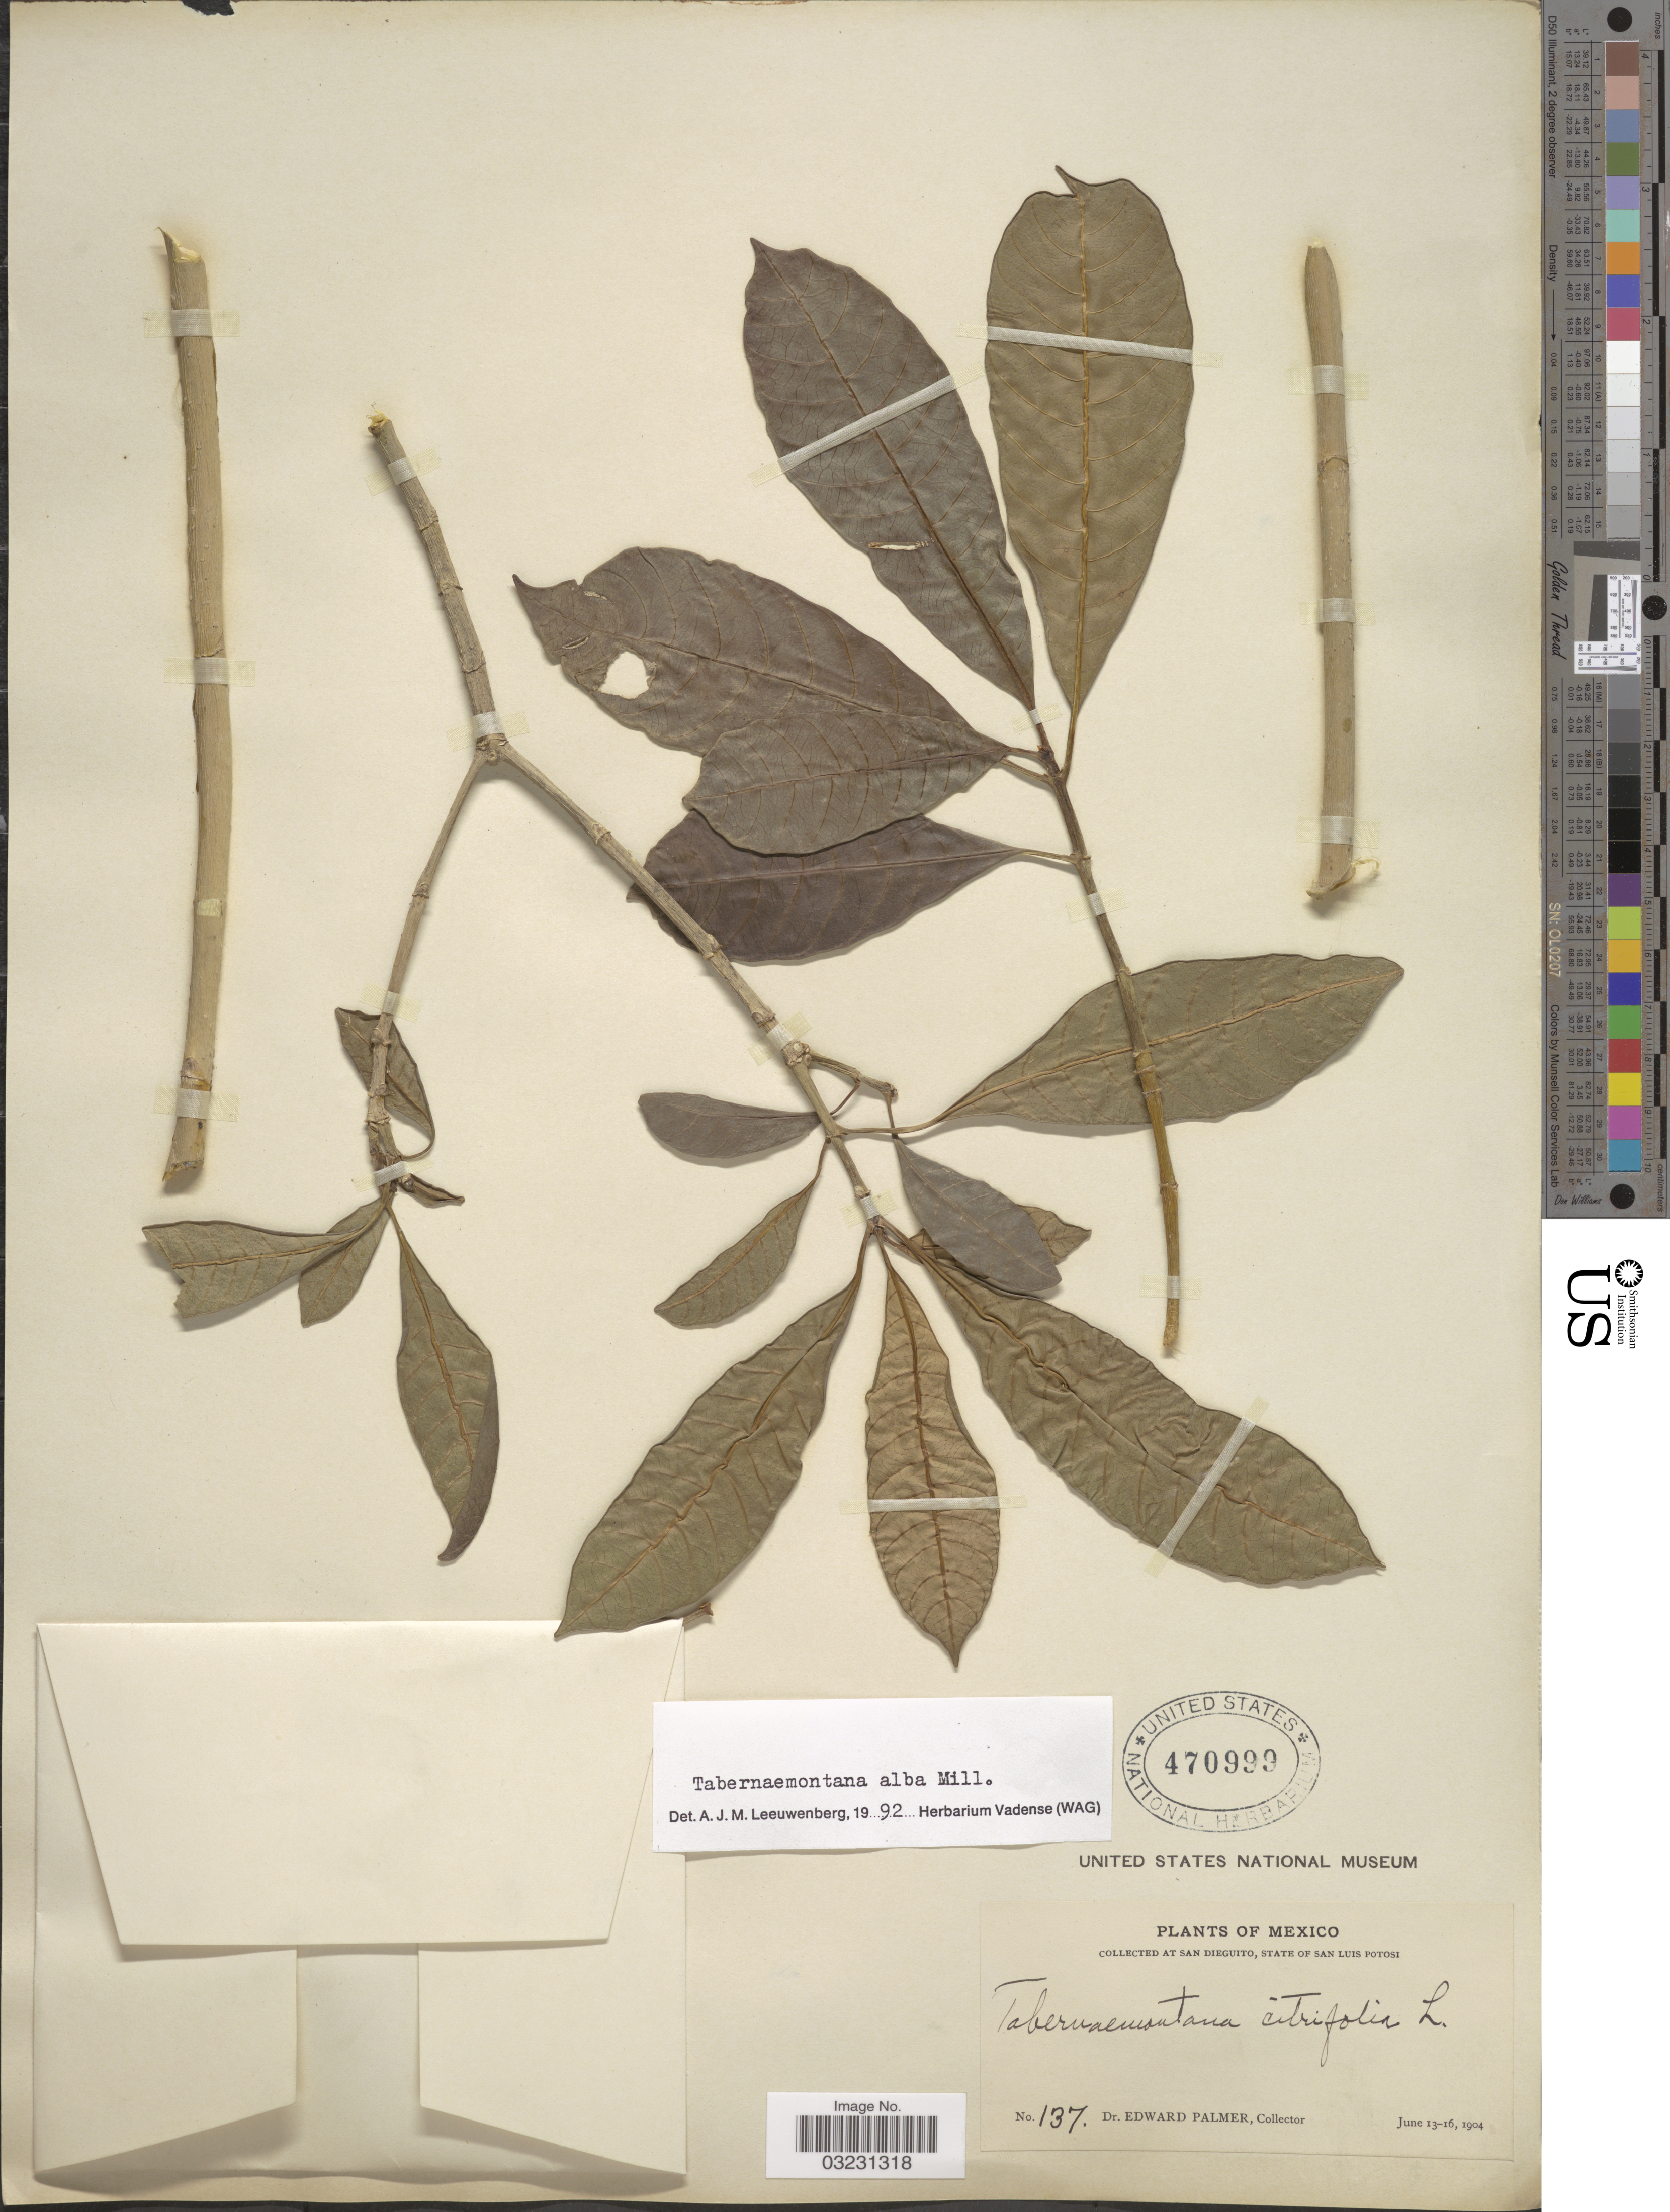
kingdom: Plantae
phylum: Tracheophyta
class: Magnoliopsida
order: Gentianales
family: Apocynaceae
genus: Tabernaemontana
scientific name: Tabernaemontana alba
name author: Mill.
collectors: E. Palmer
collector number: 137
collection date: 1904-06-13/1904-06-16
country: Mexico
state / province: San Luis Potosí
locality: San Dieguito.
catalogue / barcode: US 470999